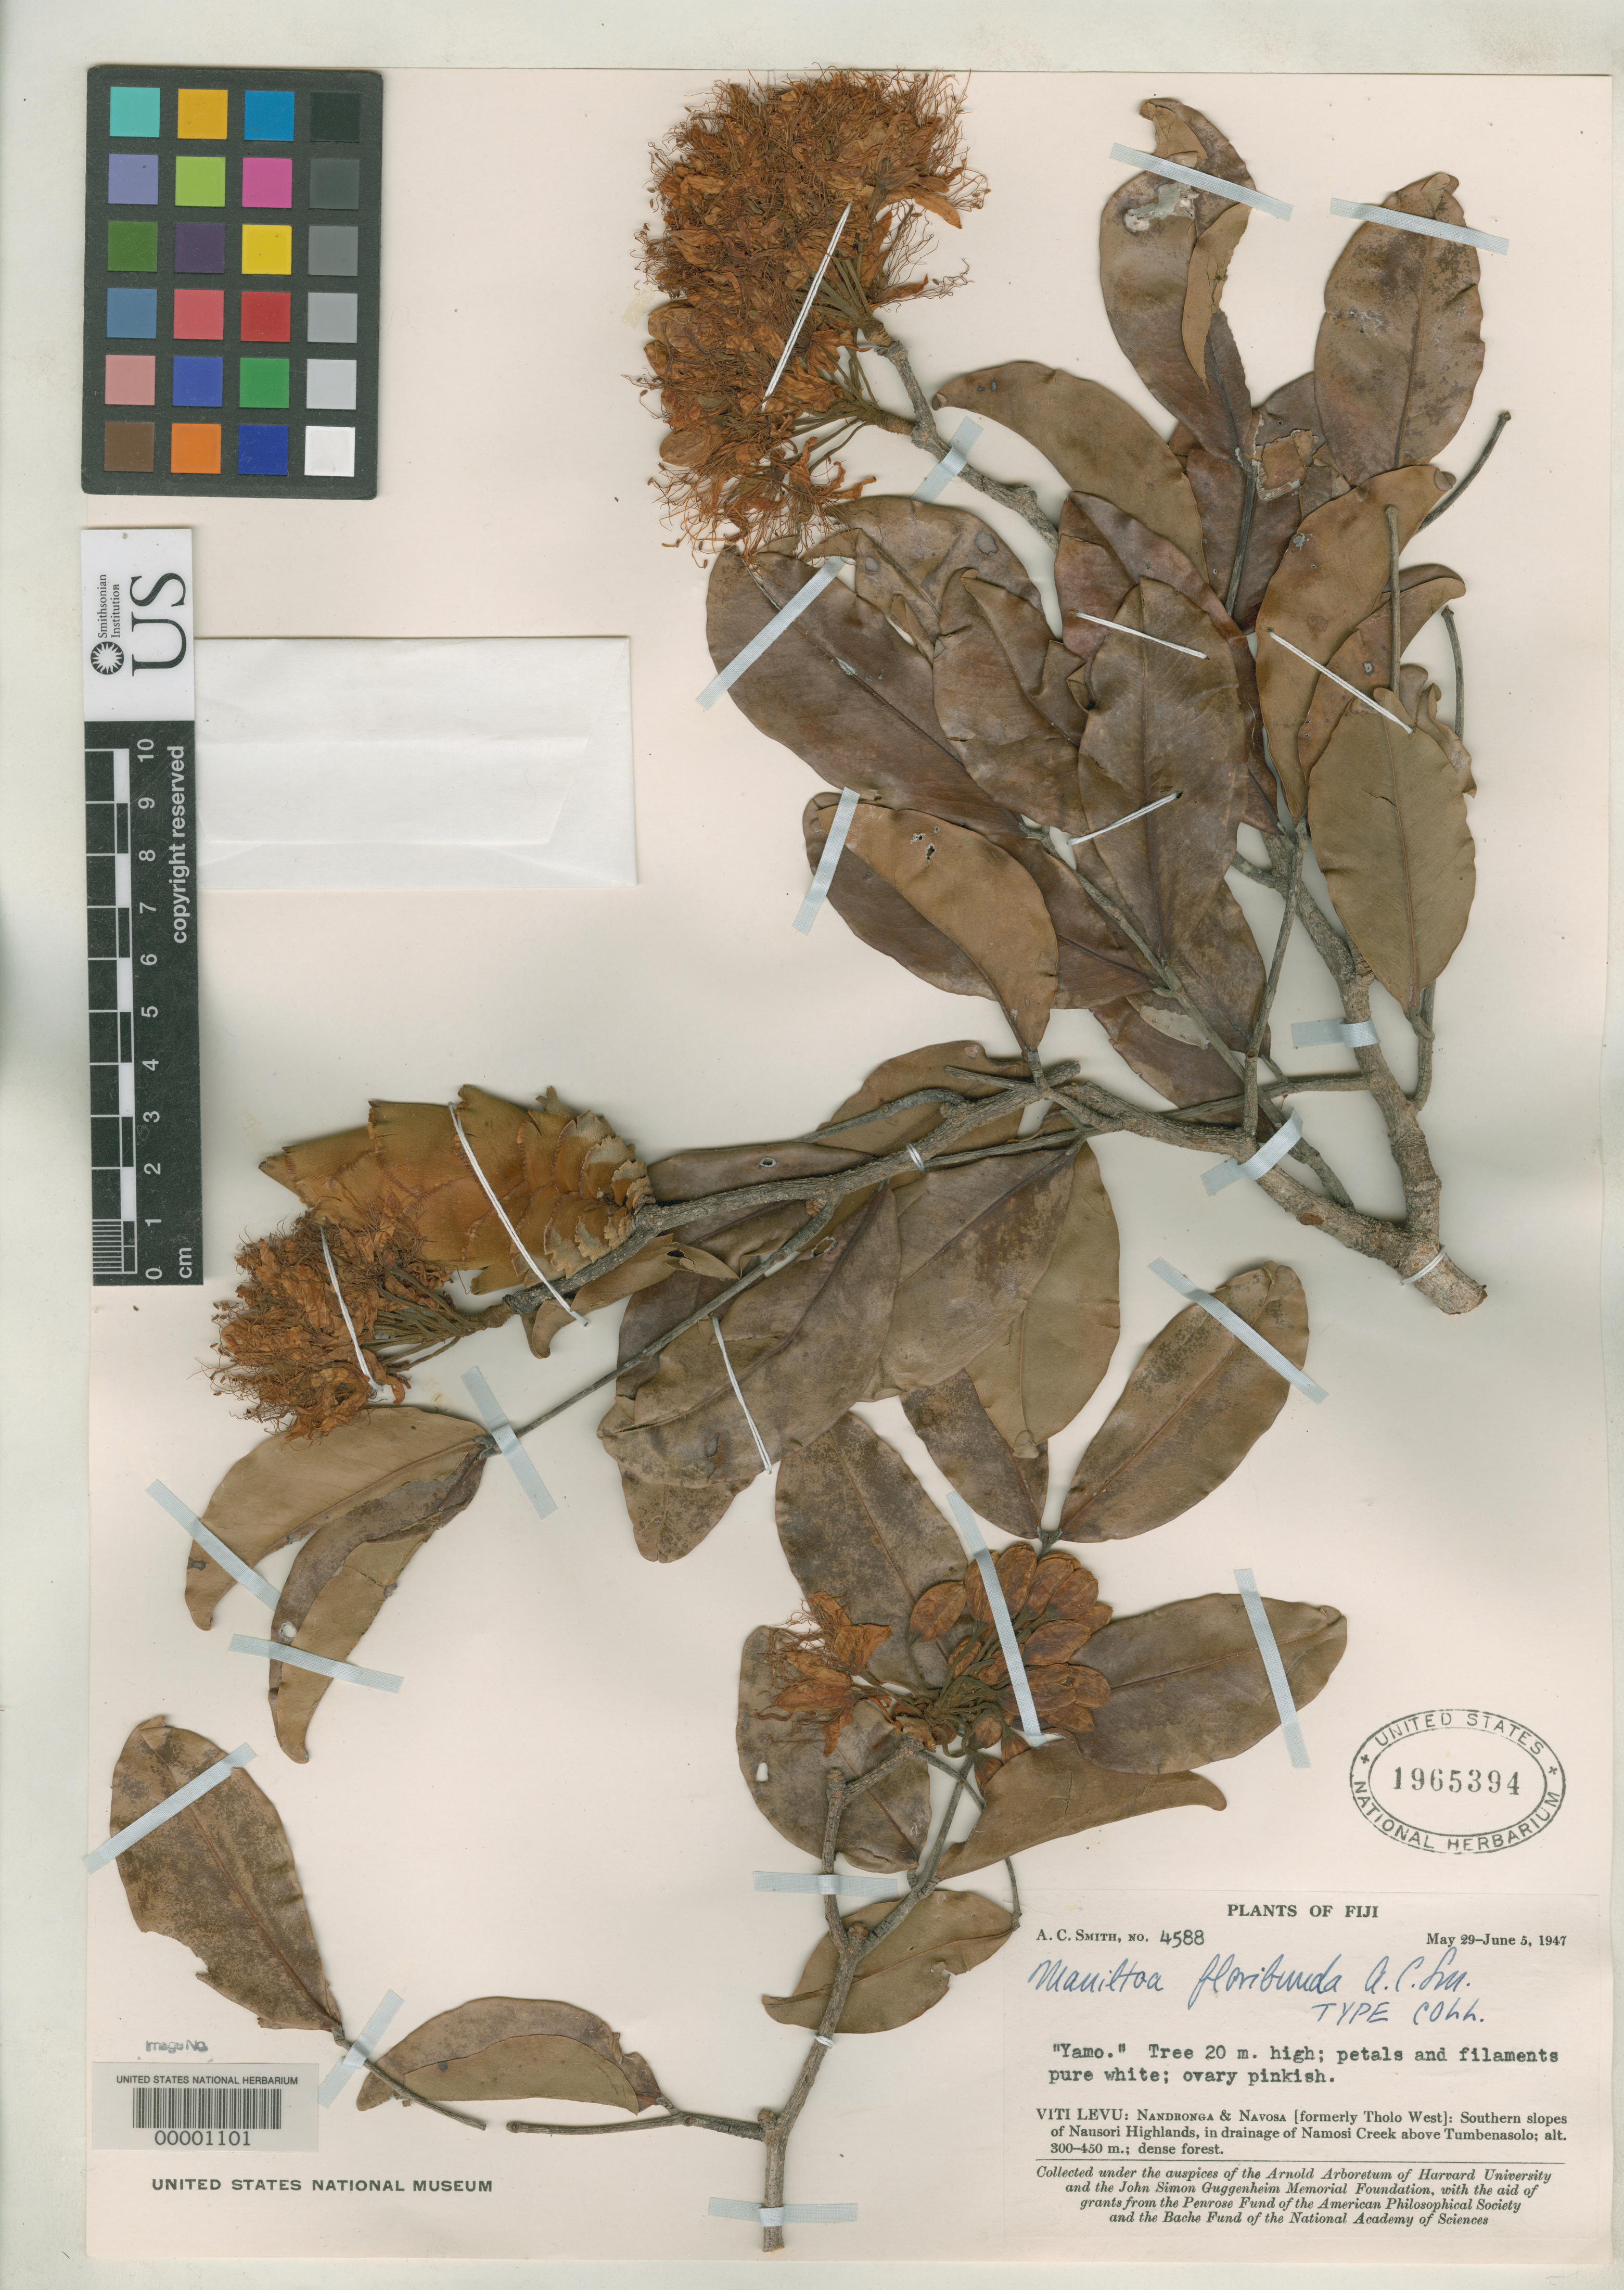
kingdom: Plantae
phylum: Tracheophyta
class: Magnoliopsida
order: Fabales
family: Fabaceae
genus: Maniltoa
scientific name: Maniltoa floribunda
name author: A.C. Sm.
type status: Isotype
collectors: A. C. Smith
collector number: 4888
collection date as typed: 29 May 1947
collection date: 1947-05-29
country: Fiji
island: Viti Levu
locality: Nandronga & Navora, S slopes of Nansori Highlands, Namosi Creek above Tumbenasolo. [Viti Levu Group]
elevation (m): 300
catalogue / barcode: US 1965394